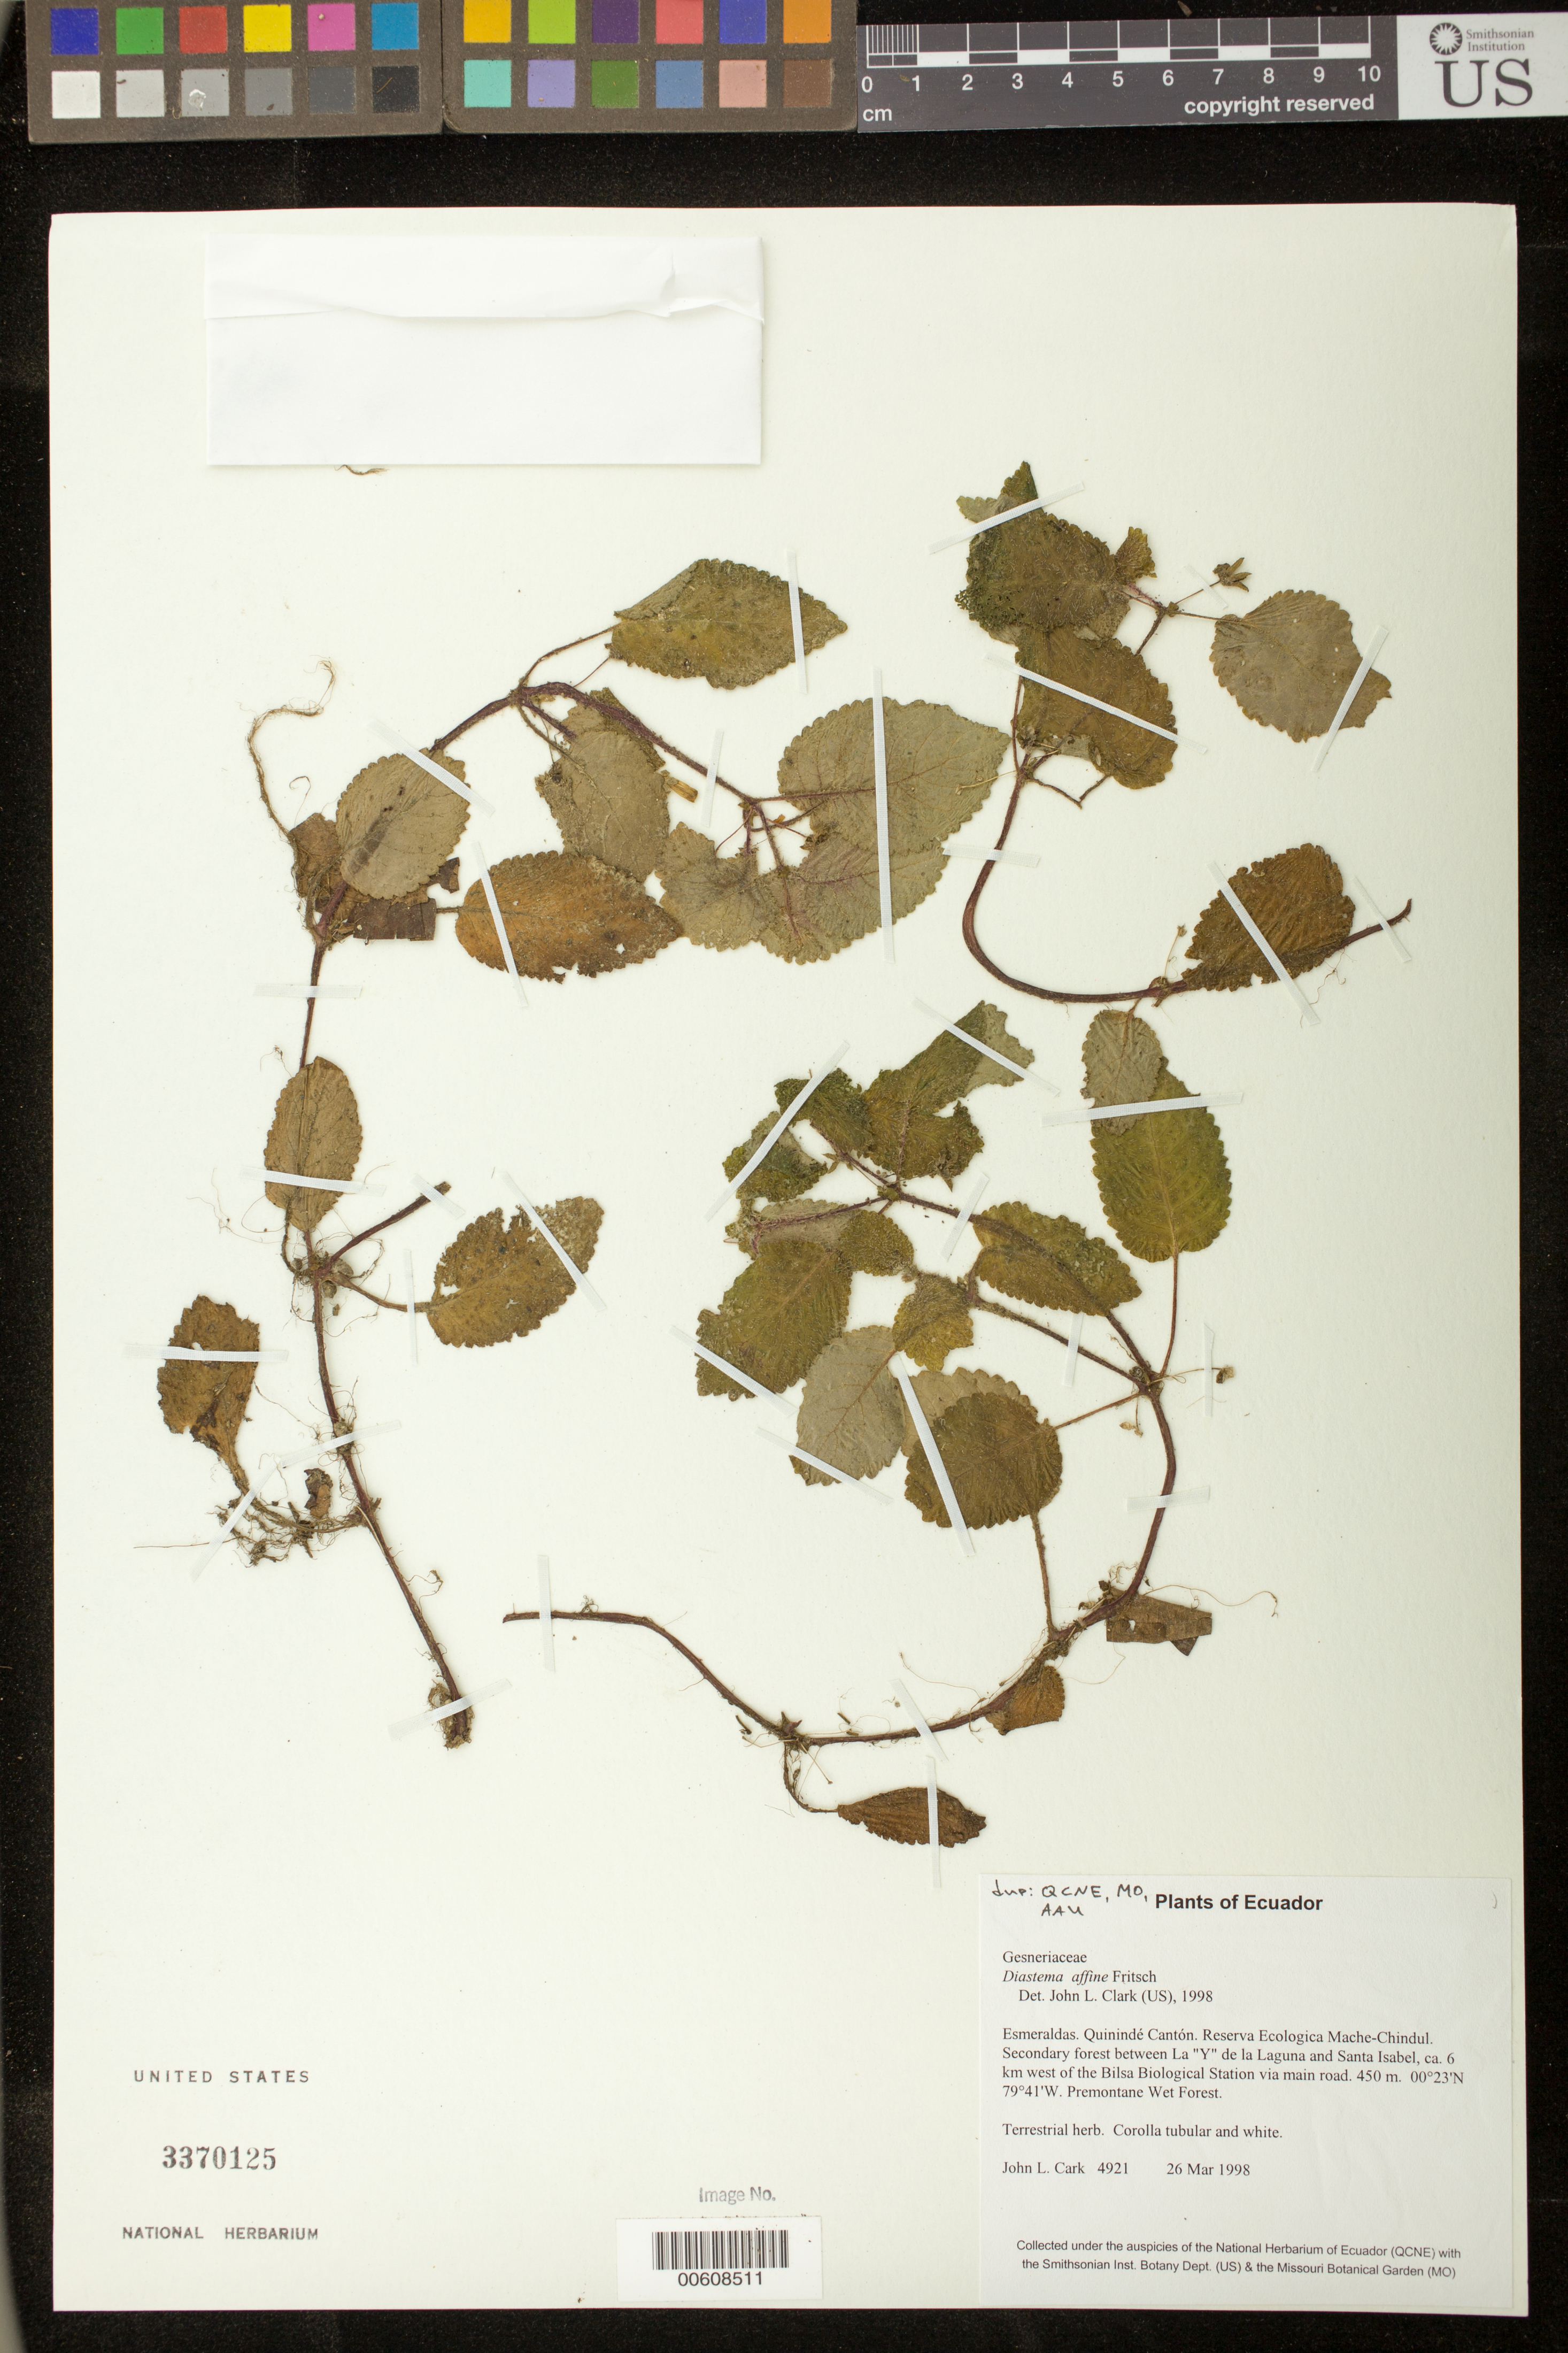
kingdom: Plantae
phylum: Tracheophyta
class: Magnoliopsida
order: Lamiales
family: Gesneriaceae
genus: Diastema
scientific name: Diastema affine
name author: Fritsch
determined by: Clark, J. L., (SEL), The Marie Selby Botanical Garden (UNITED STATES)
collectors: J. L. Clark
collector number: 4921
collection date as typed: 26 Mar 1998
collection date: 1998-03-26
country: Ecuador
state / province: Esmeraldas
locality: Quinindé Cantón. Reserva Ecologica Mache-Chindul. Secondary forest between La "Y" de la Laguna and Santa Isabel, ca. 6 km west of the Bilsa Biological Station via main road.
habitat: Premontane Wet Forest.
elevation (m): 450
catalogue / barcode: US 3370125